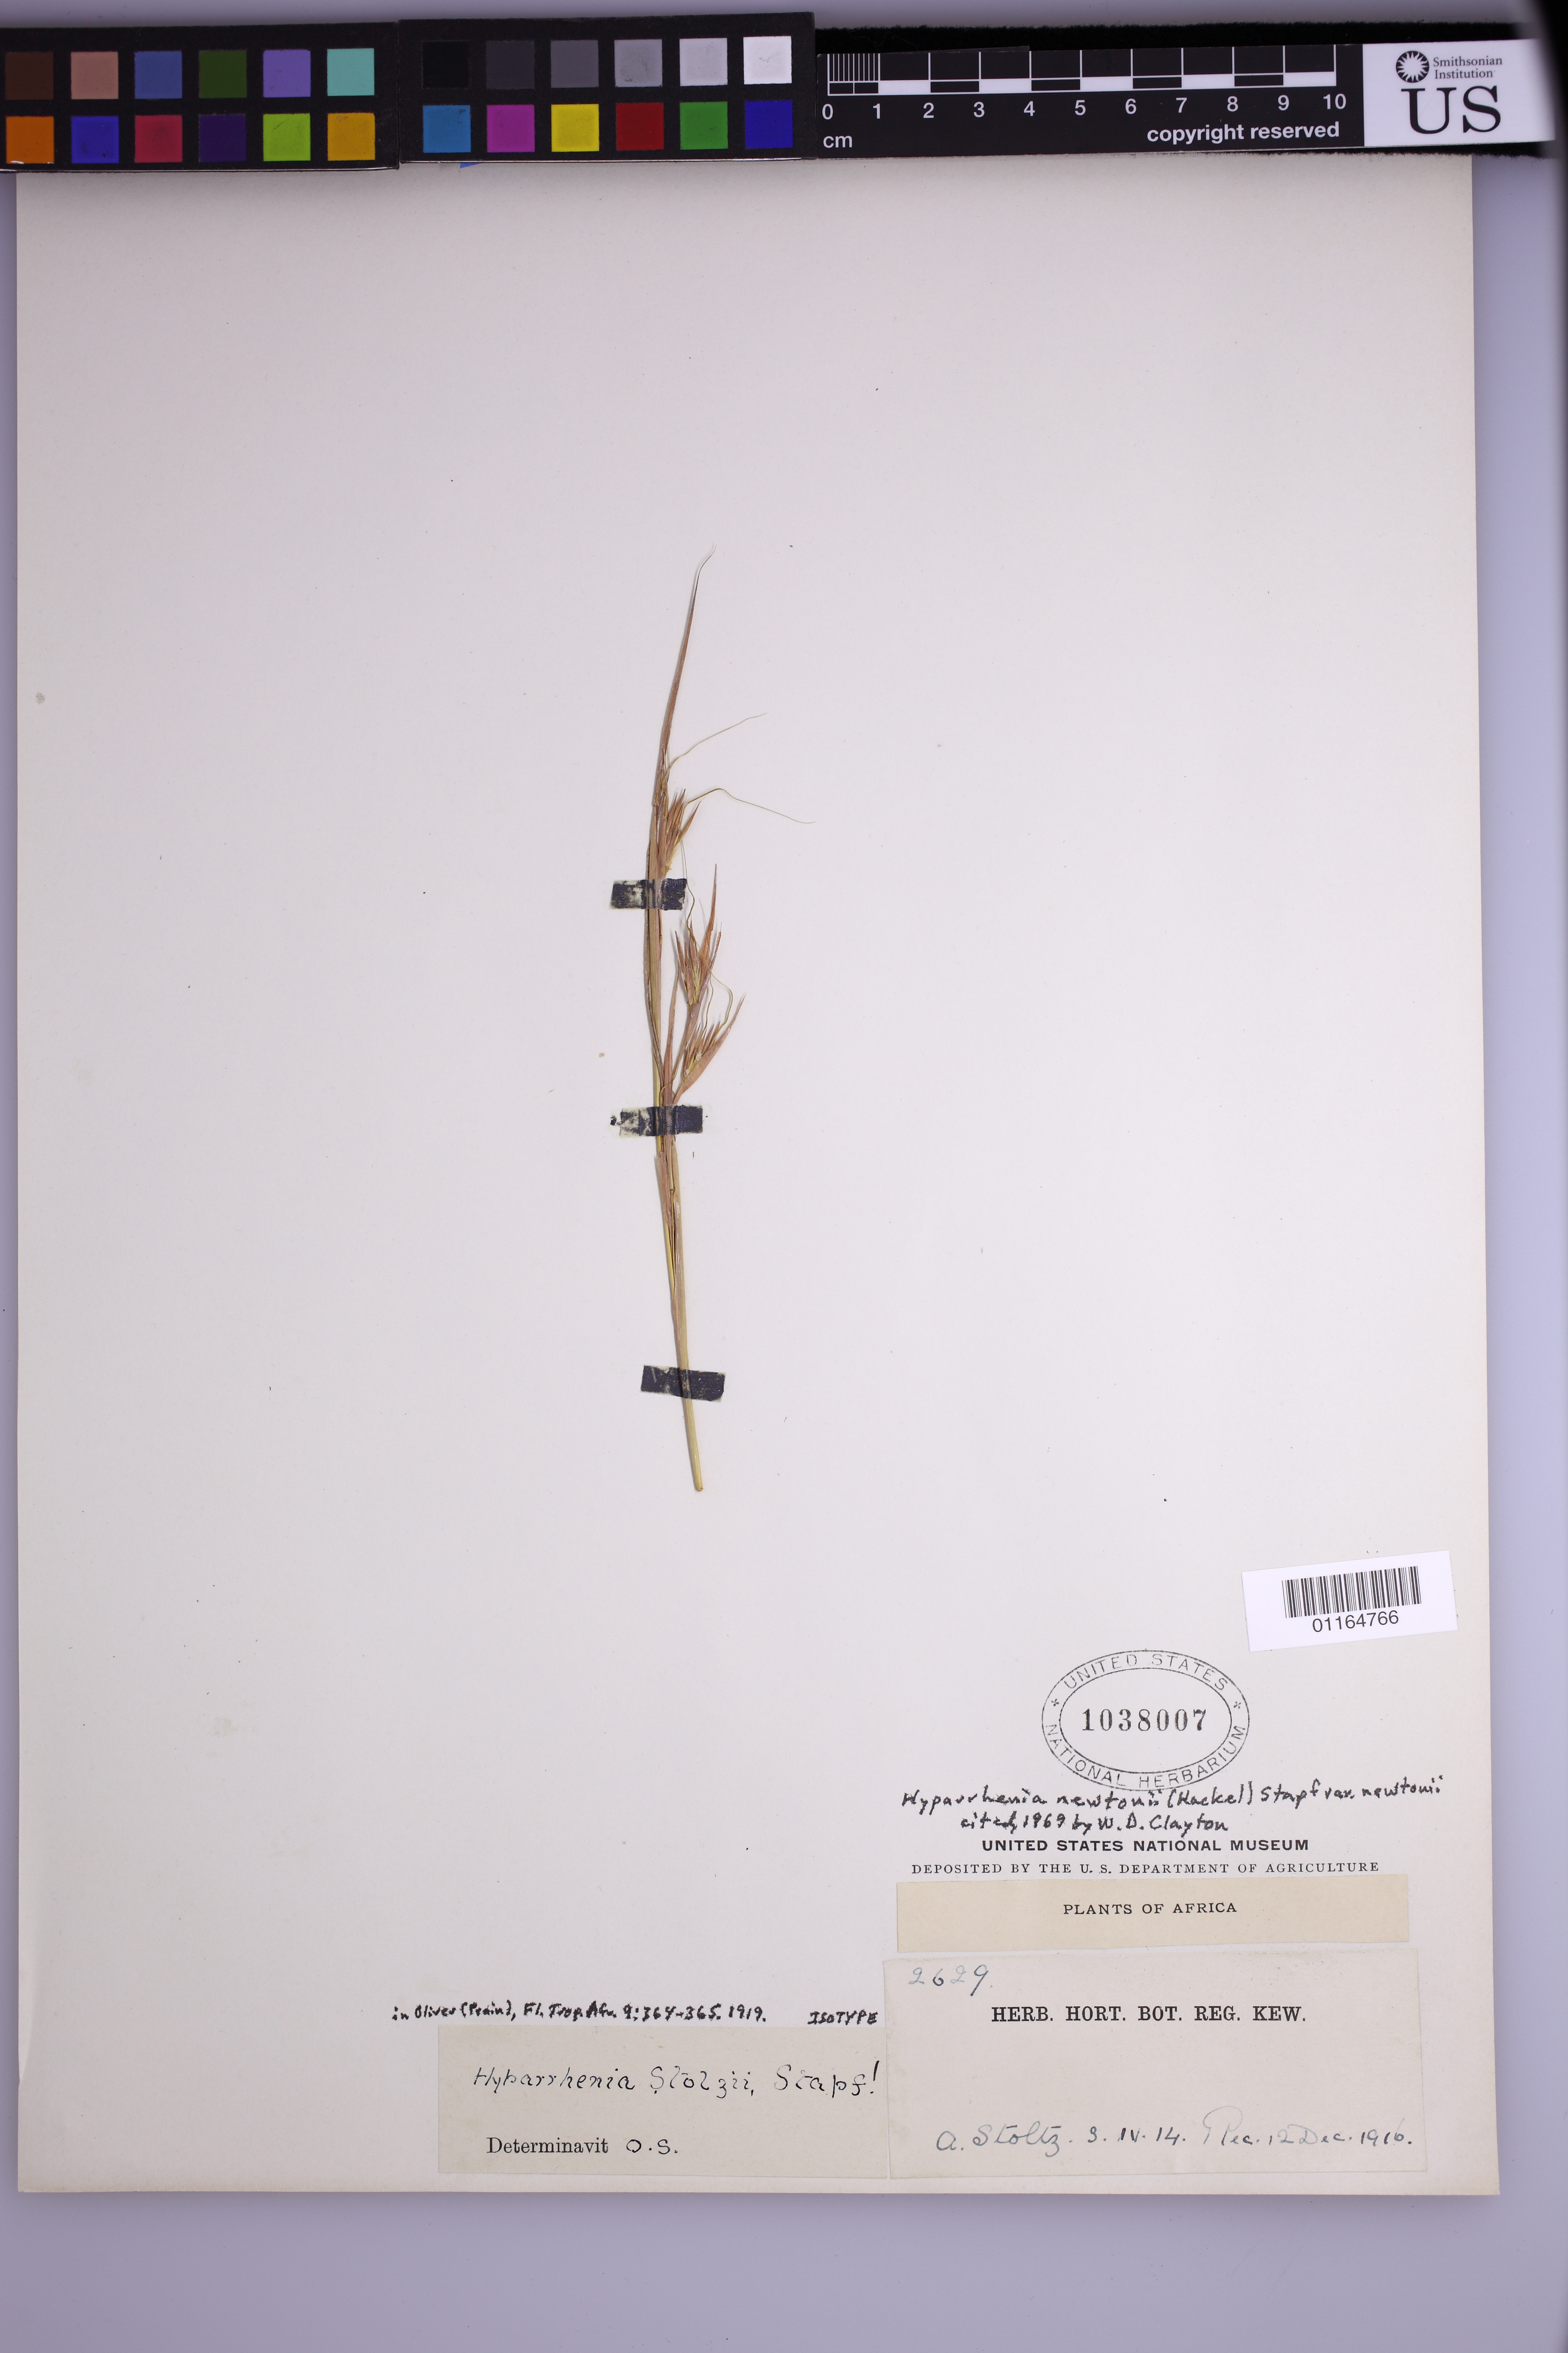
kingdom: Plantae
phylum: Tracheophyta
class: Liliopsida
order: Poales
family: Poaceae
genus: Hyparrhenia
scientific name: Hyparrhenia stolzii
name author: Stapf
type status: Isotype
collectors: A. Stolz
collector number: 2629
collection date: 1914-04-03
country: Tanzania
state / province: Mbeya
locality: Tanganyika Territory. Kyimbila District, N of Lake Nyasa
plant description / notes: ex herb Kew; Protologue, "German East Africa: Kyimbila; Utengule, 4600 ft."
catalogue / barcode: US 1038007